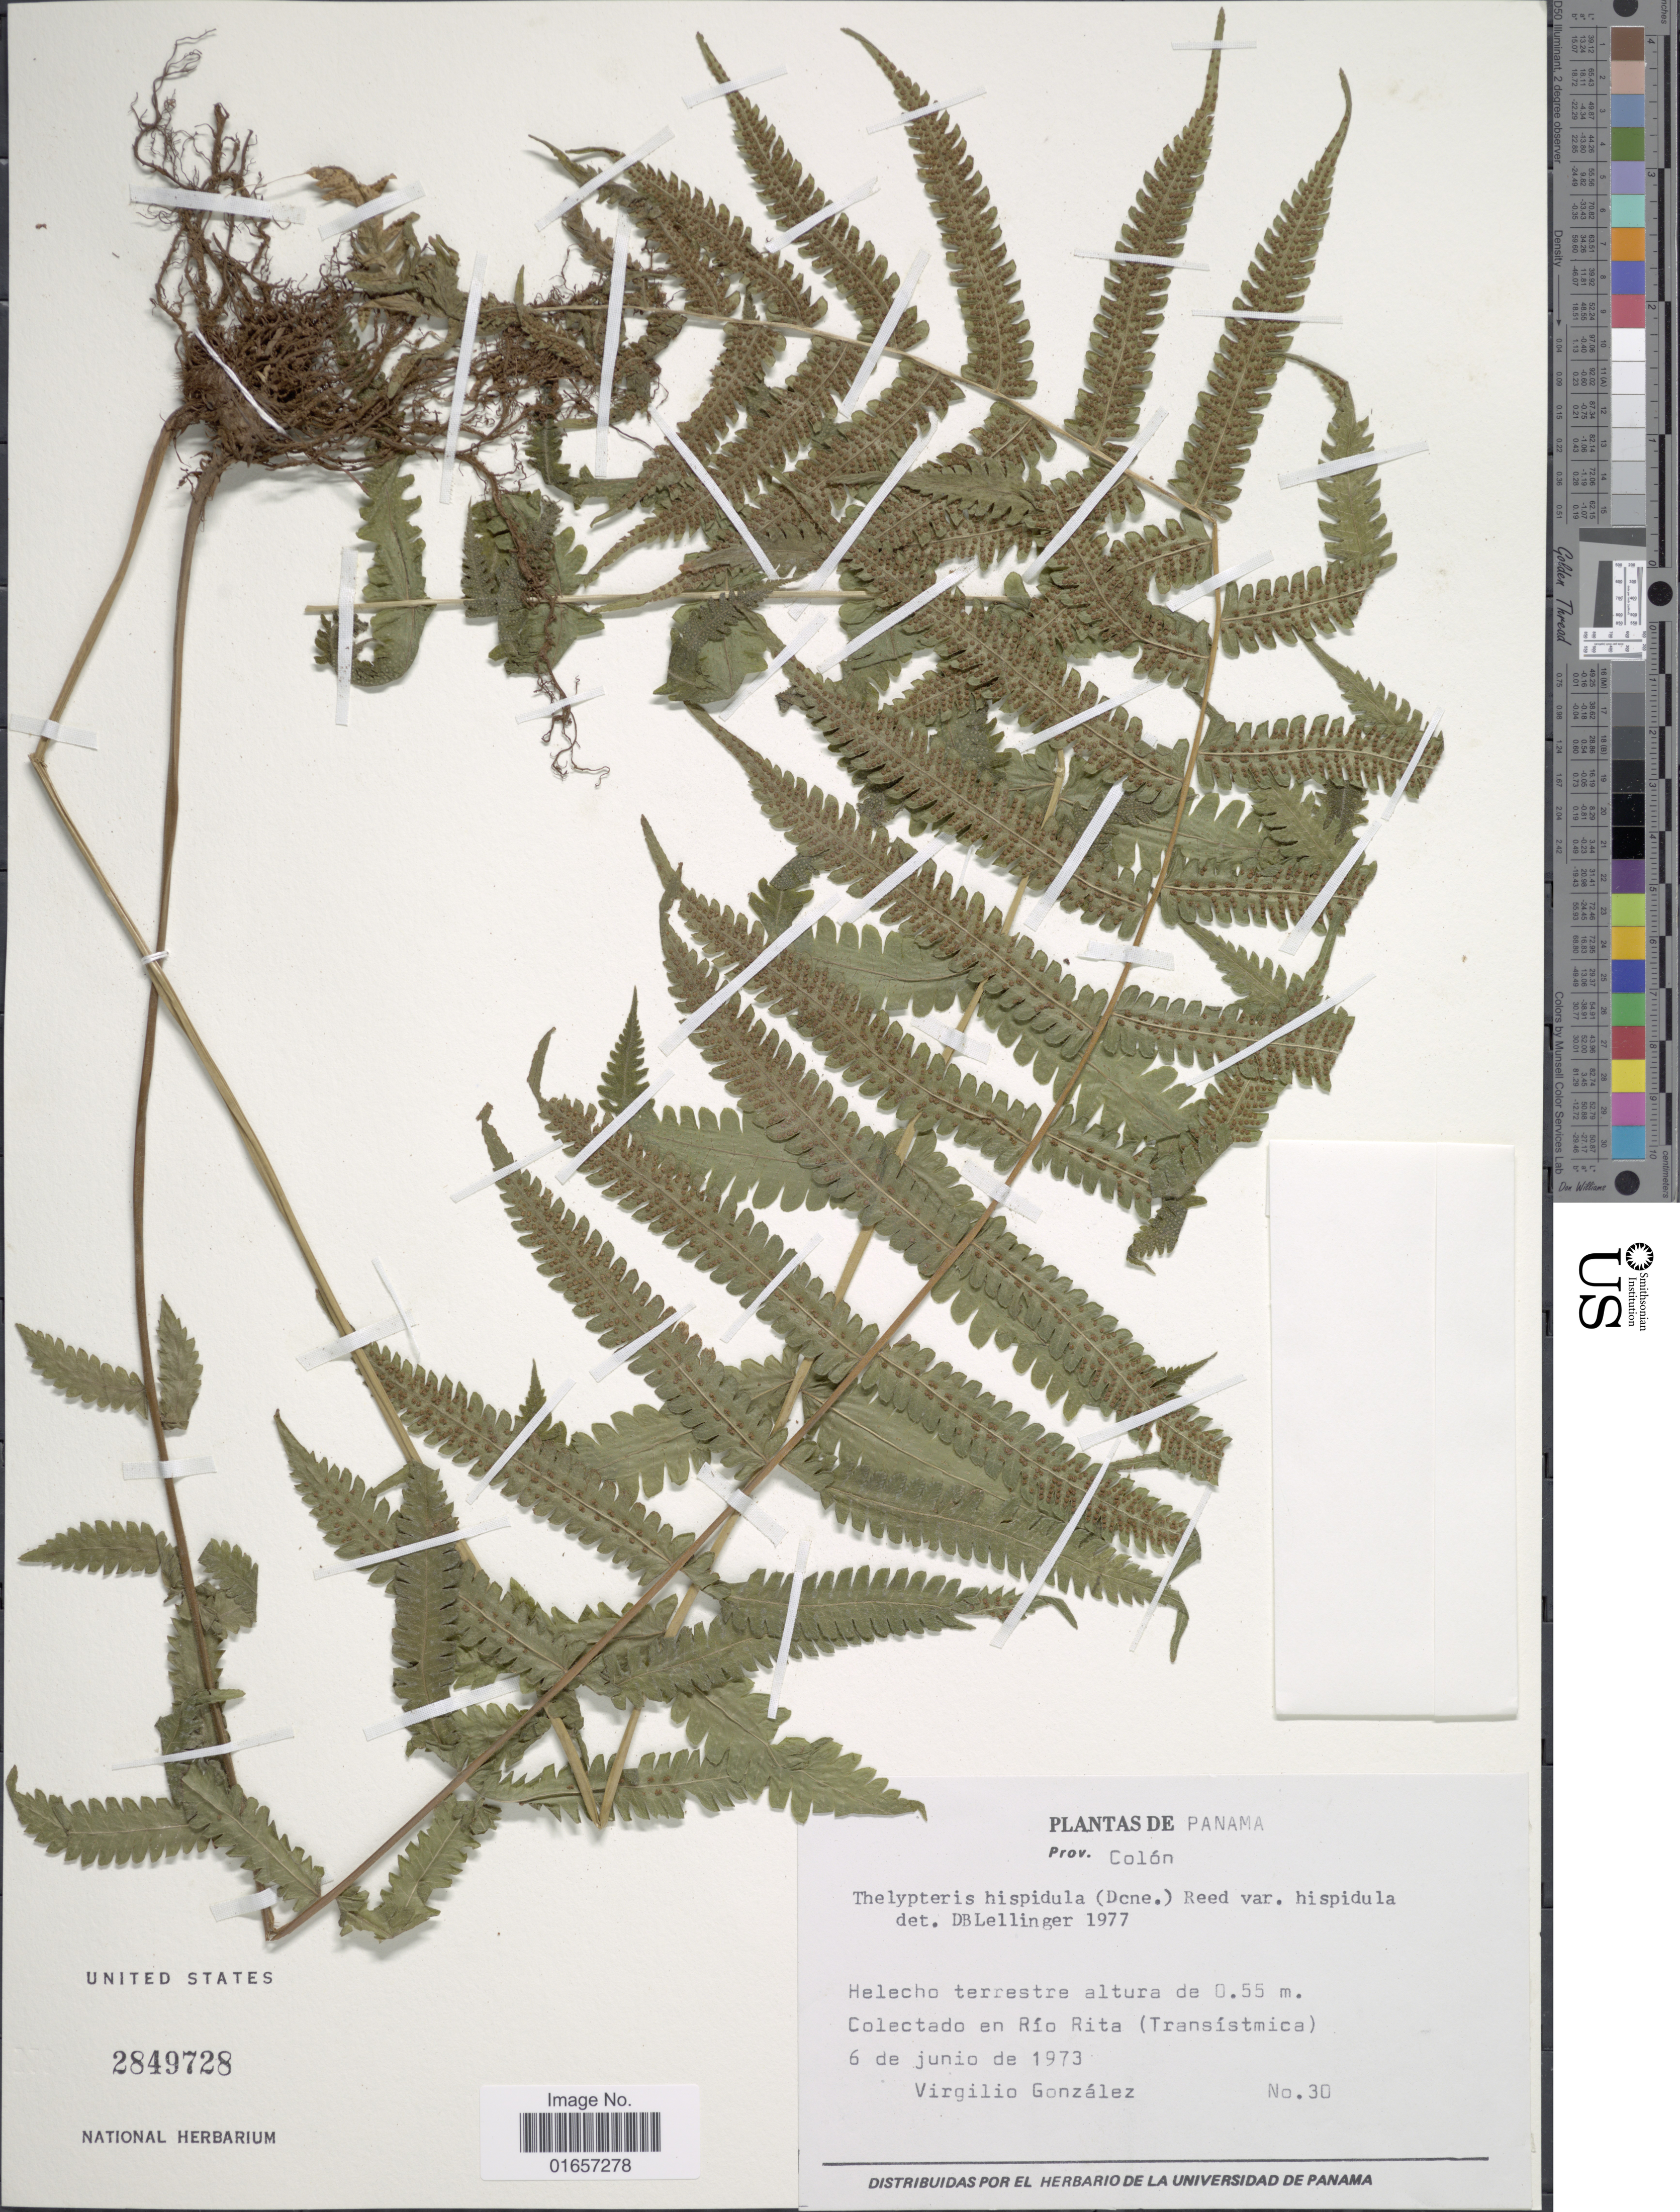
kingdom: Plantae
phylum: Tracheophyta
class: Polypodiopsida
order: Polypodiales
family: Thelypteridaceae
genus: Christella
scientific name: Christella hispidula var. hispidula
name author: (Decne.) Holttum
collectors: V. González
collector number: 30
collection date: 1973-06-06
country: Panama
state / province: Colón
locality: Río Rita (Transístmica)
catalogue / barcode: US 2849728